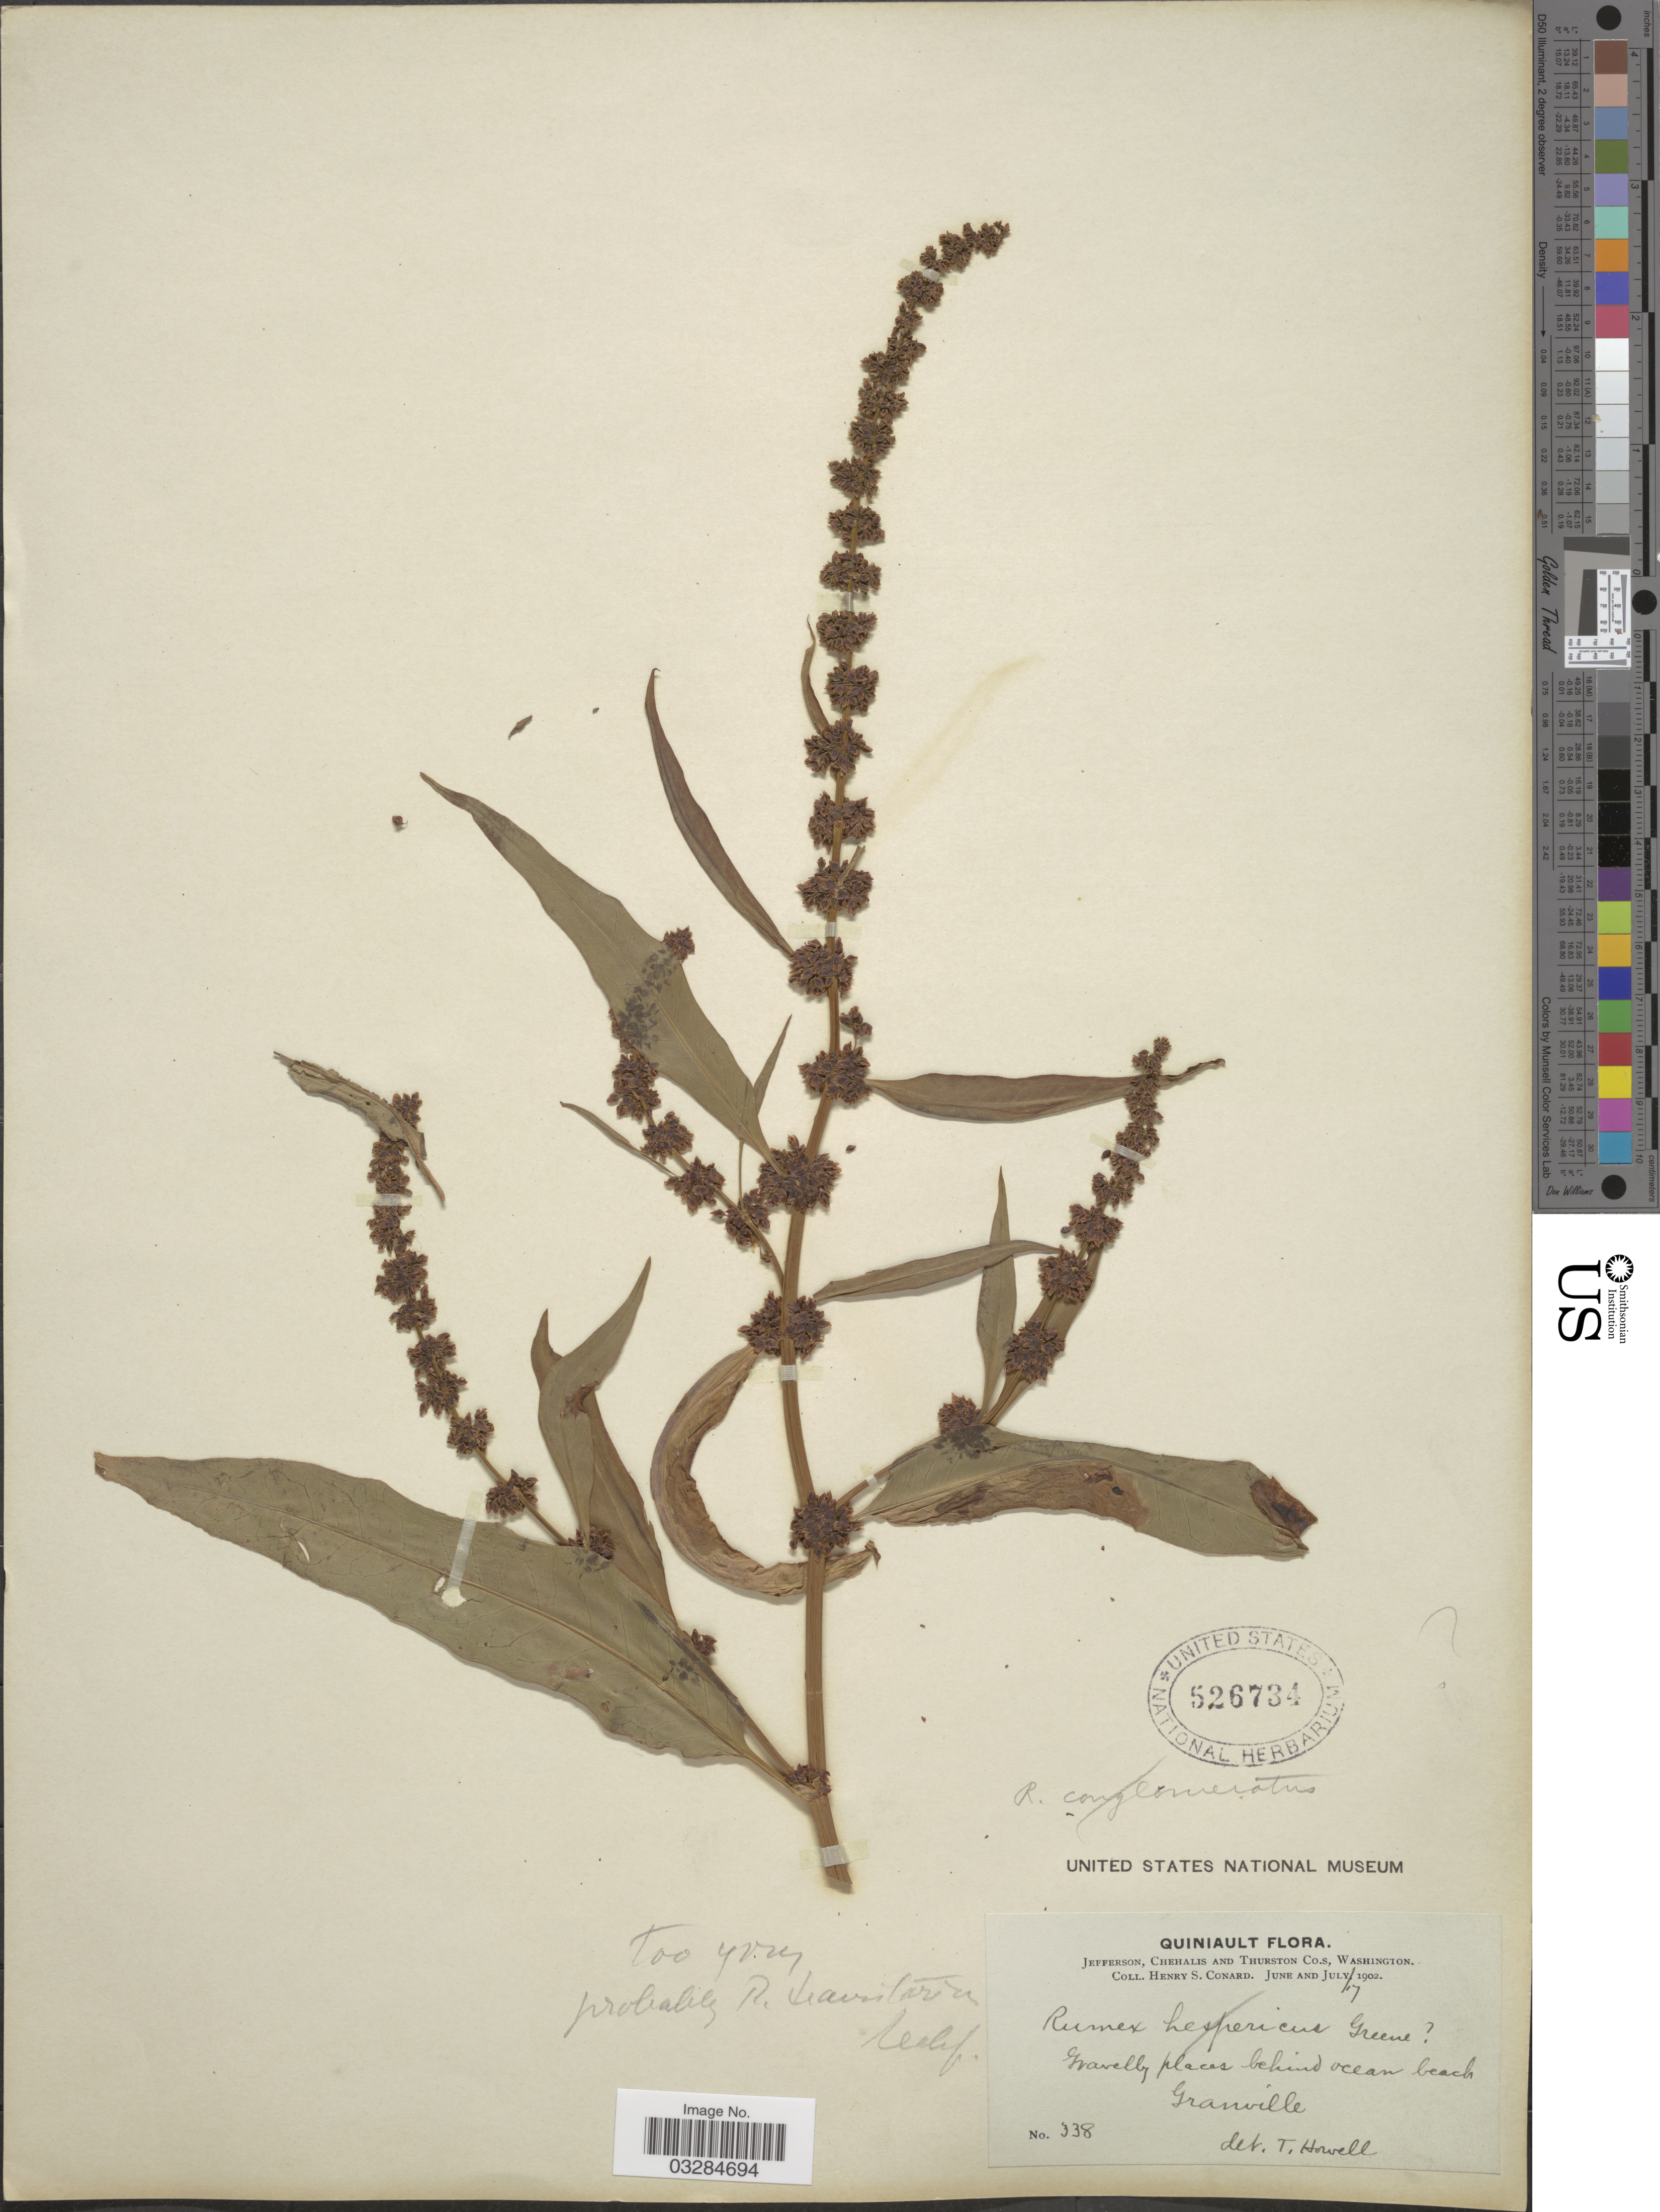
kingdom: Plantae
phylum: Tracheophyta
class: Magnoliopsida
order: Caryophyllales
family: Polygonaceae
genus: Rumex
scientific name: Rumex transitorius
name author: Rech. f.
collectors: H. S. Conard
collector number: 338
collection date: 1902-07-17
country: United States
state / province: Washington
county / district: Thurston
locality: Quiniault. Jefferson, Chehalis and Thurston Co.s. Gravelly places behind ocean beach Granville.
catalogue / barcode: US 526734